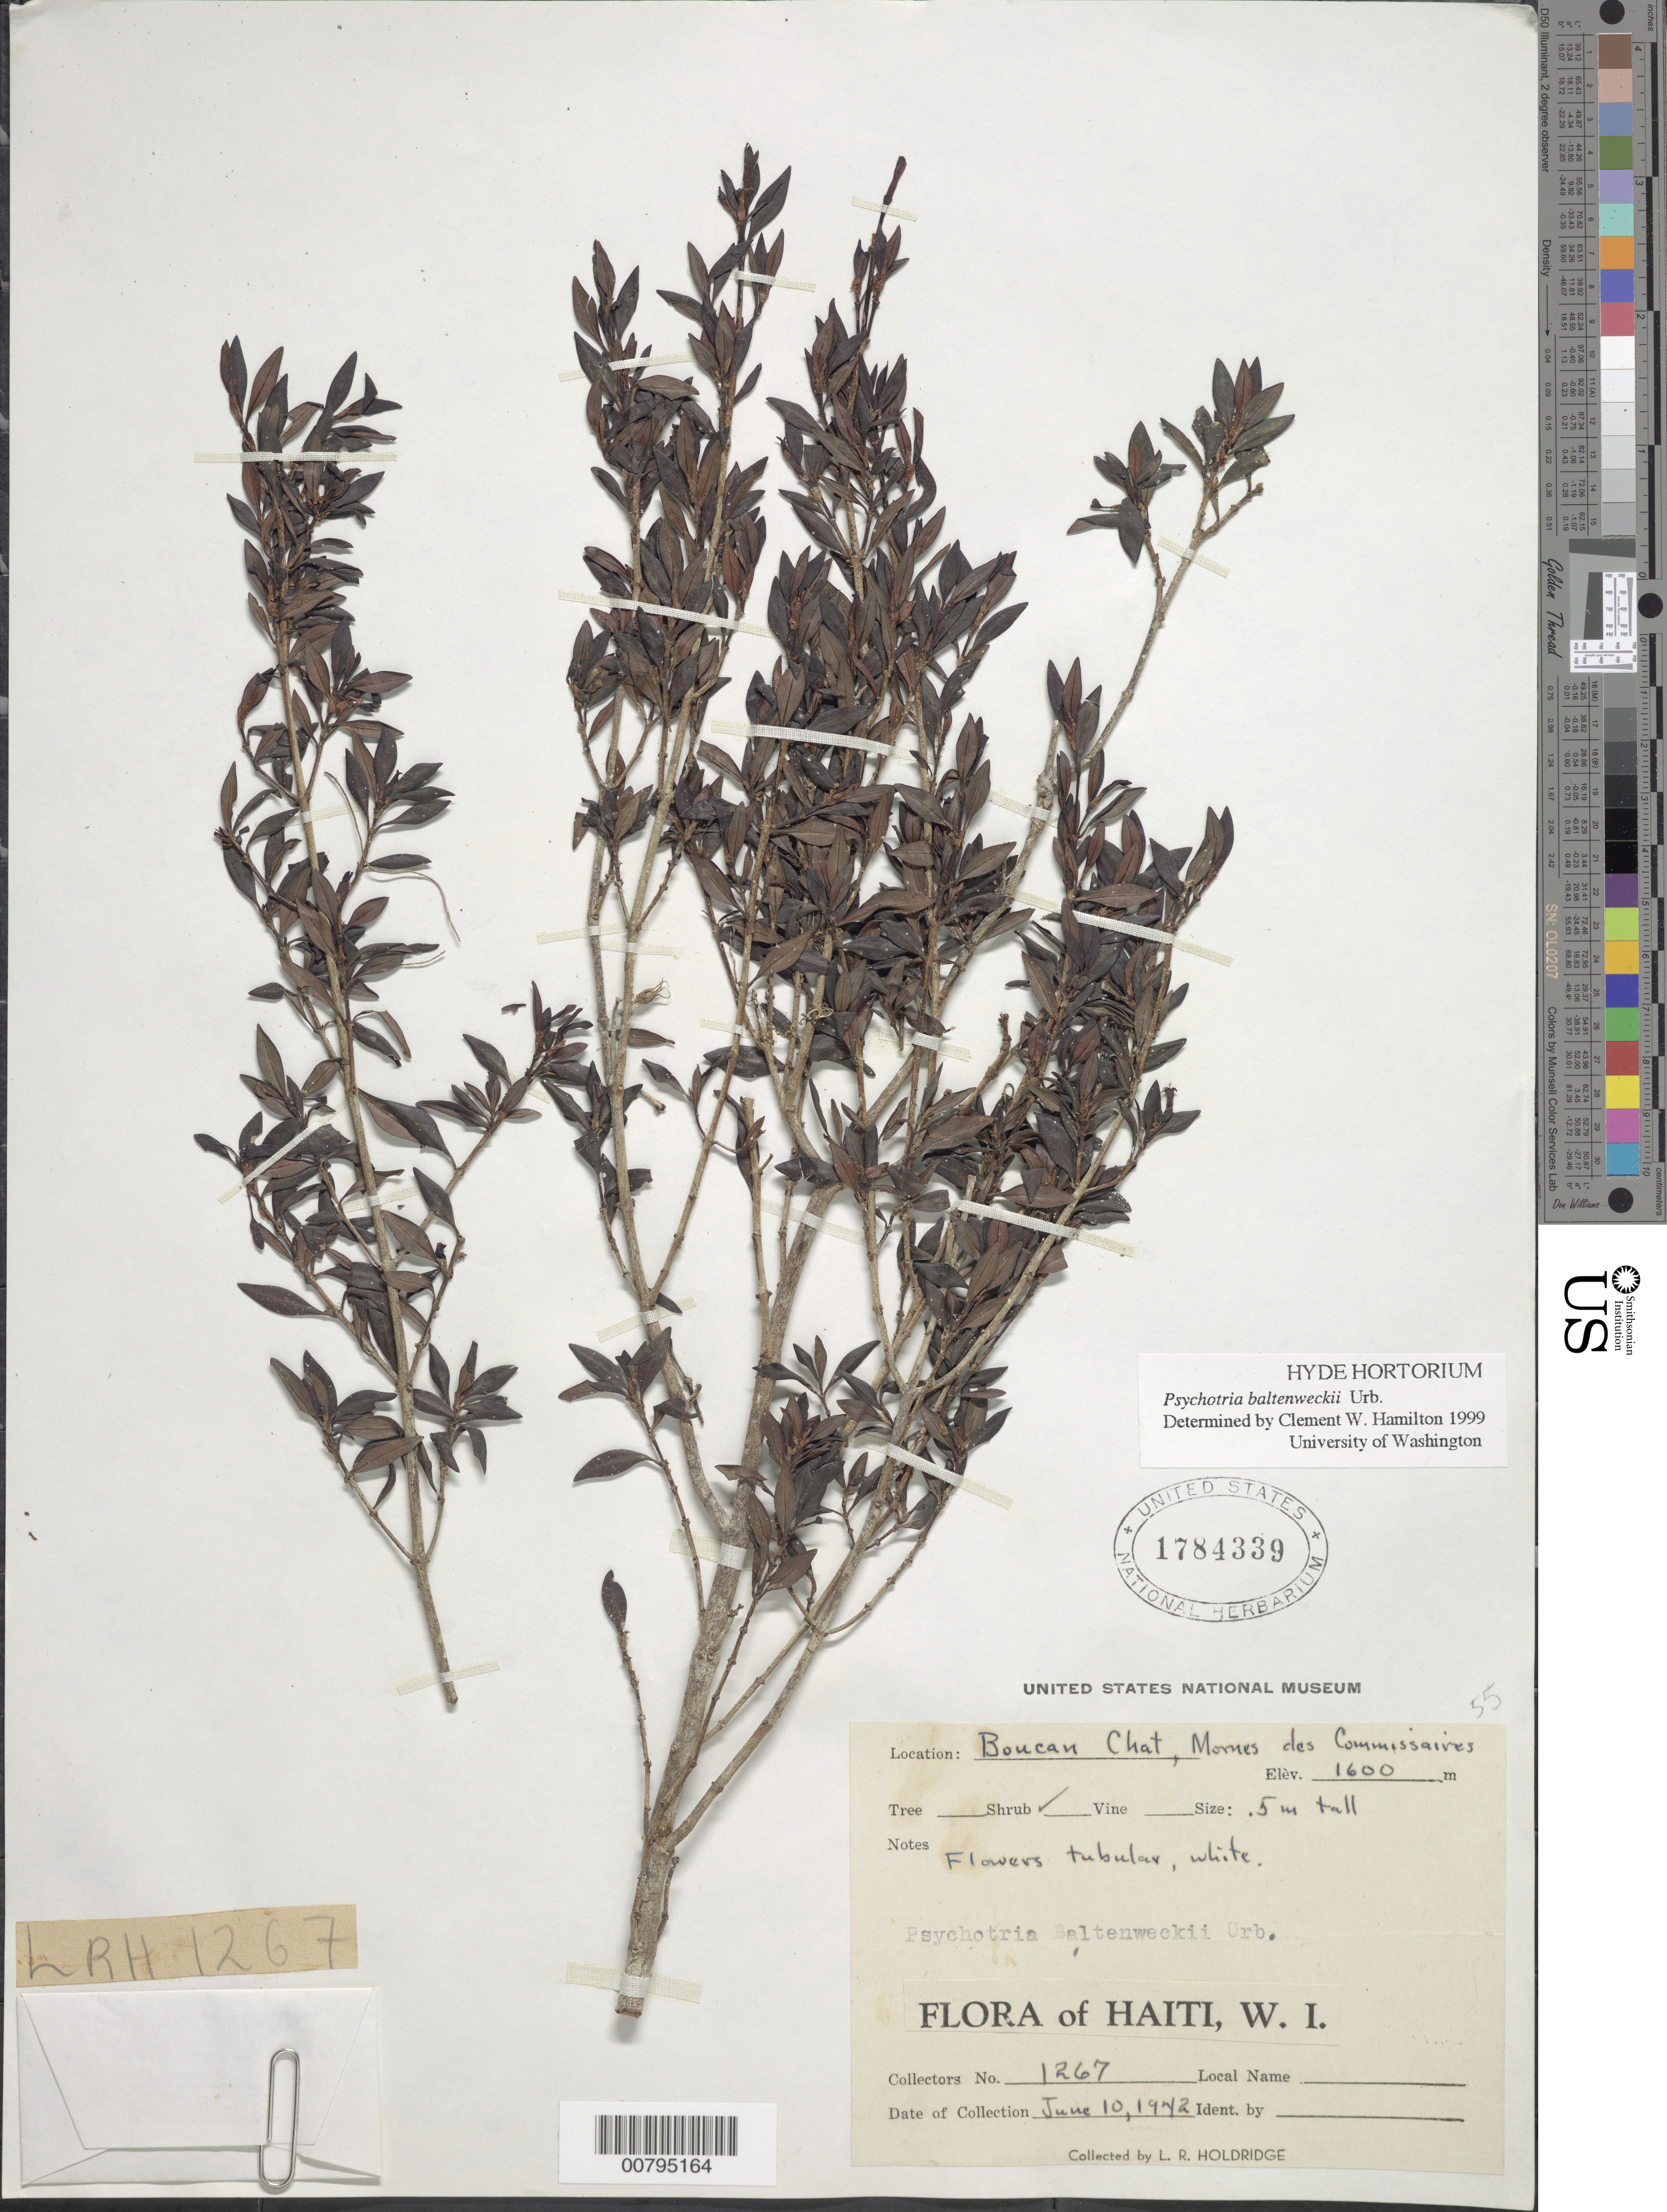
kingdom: Plantae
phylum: Tracheophyta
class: Magnoliopsida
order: Gentianales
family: Rubiaceae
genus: Psychotria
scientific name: Psychotria baltenweckii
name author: Urb.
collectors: L. Holdridge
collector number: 1267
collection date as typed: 10 Jun 1942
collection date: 1942-06-10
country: Haiti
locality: Boucan Chat, Mornes des Commissaires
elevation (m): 1600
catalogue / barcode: US 1784339